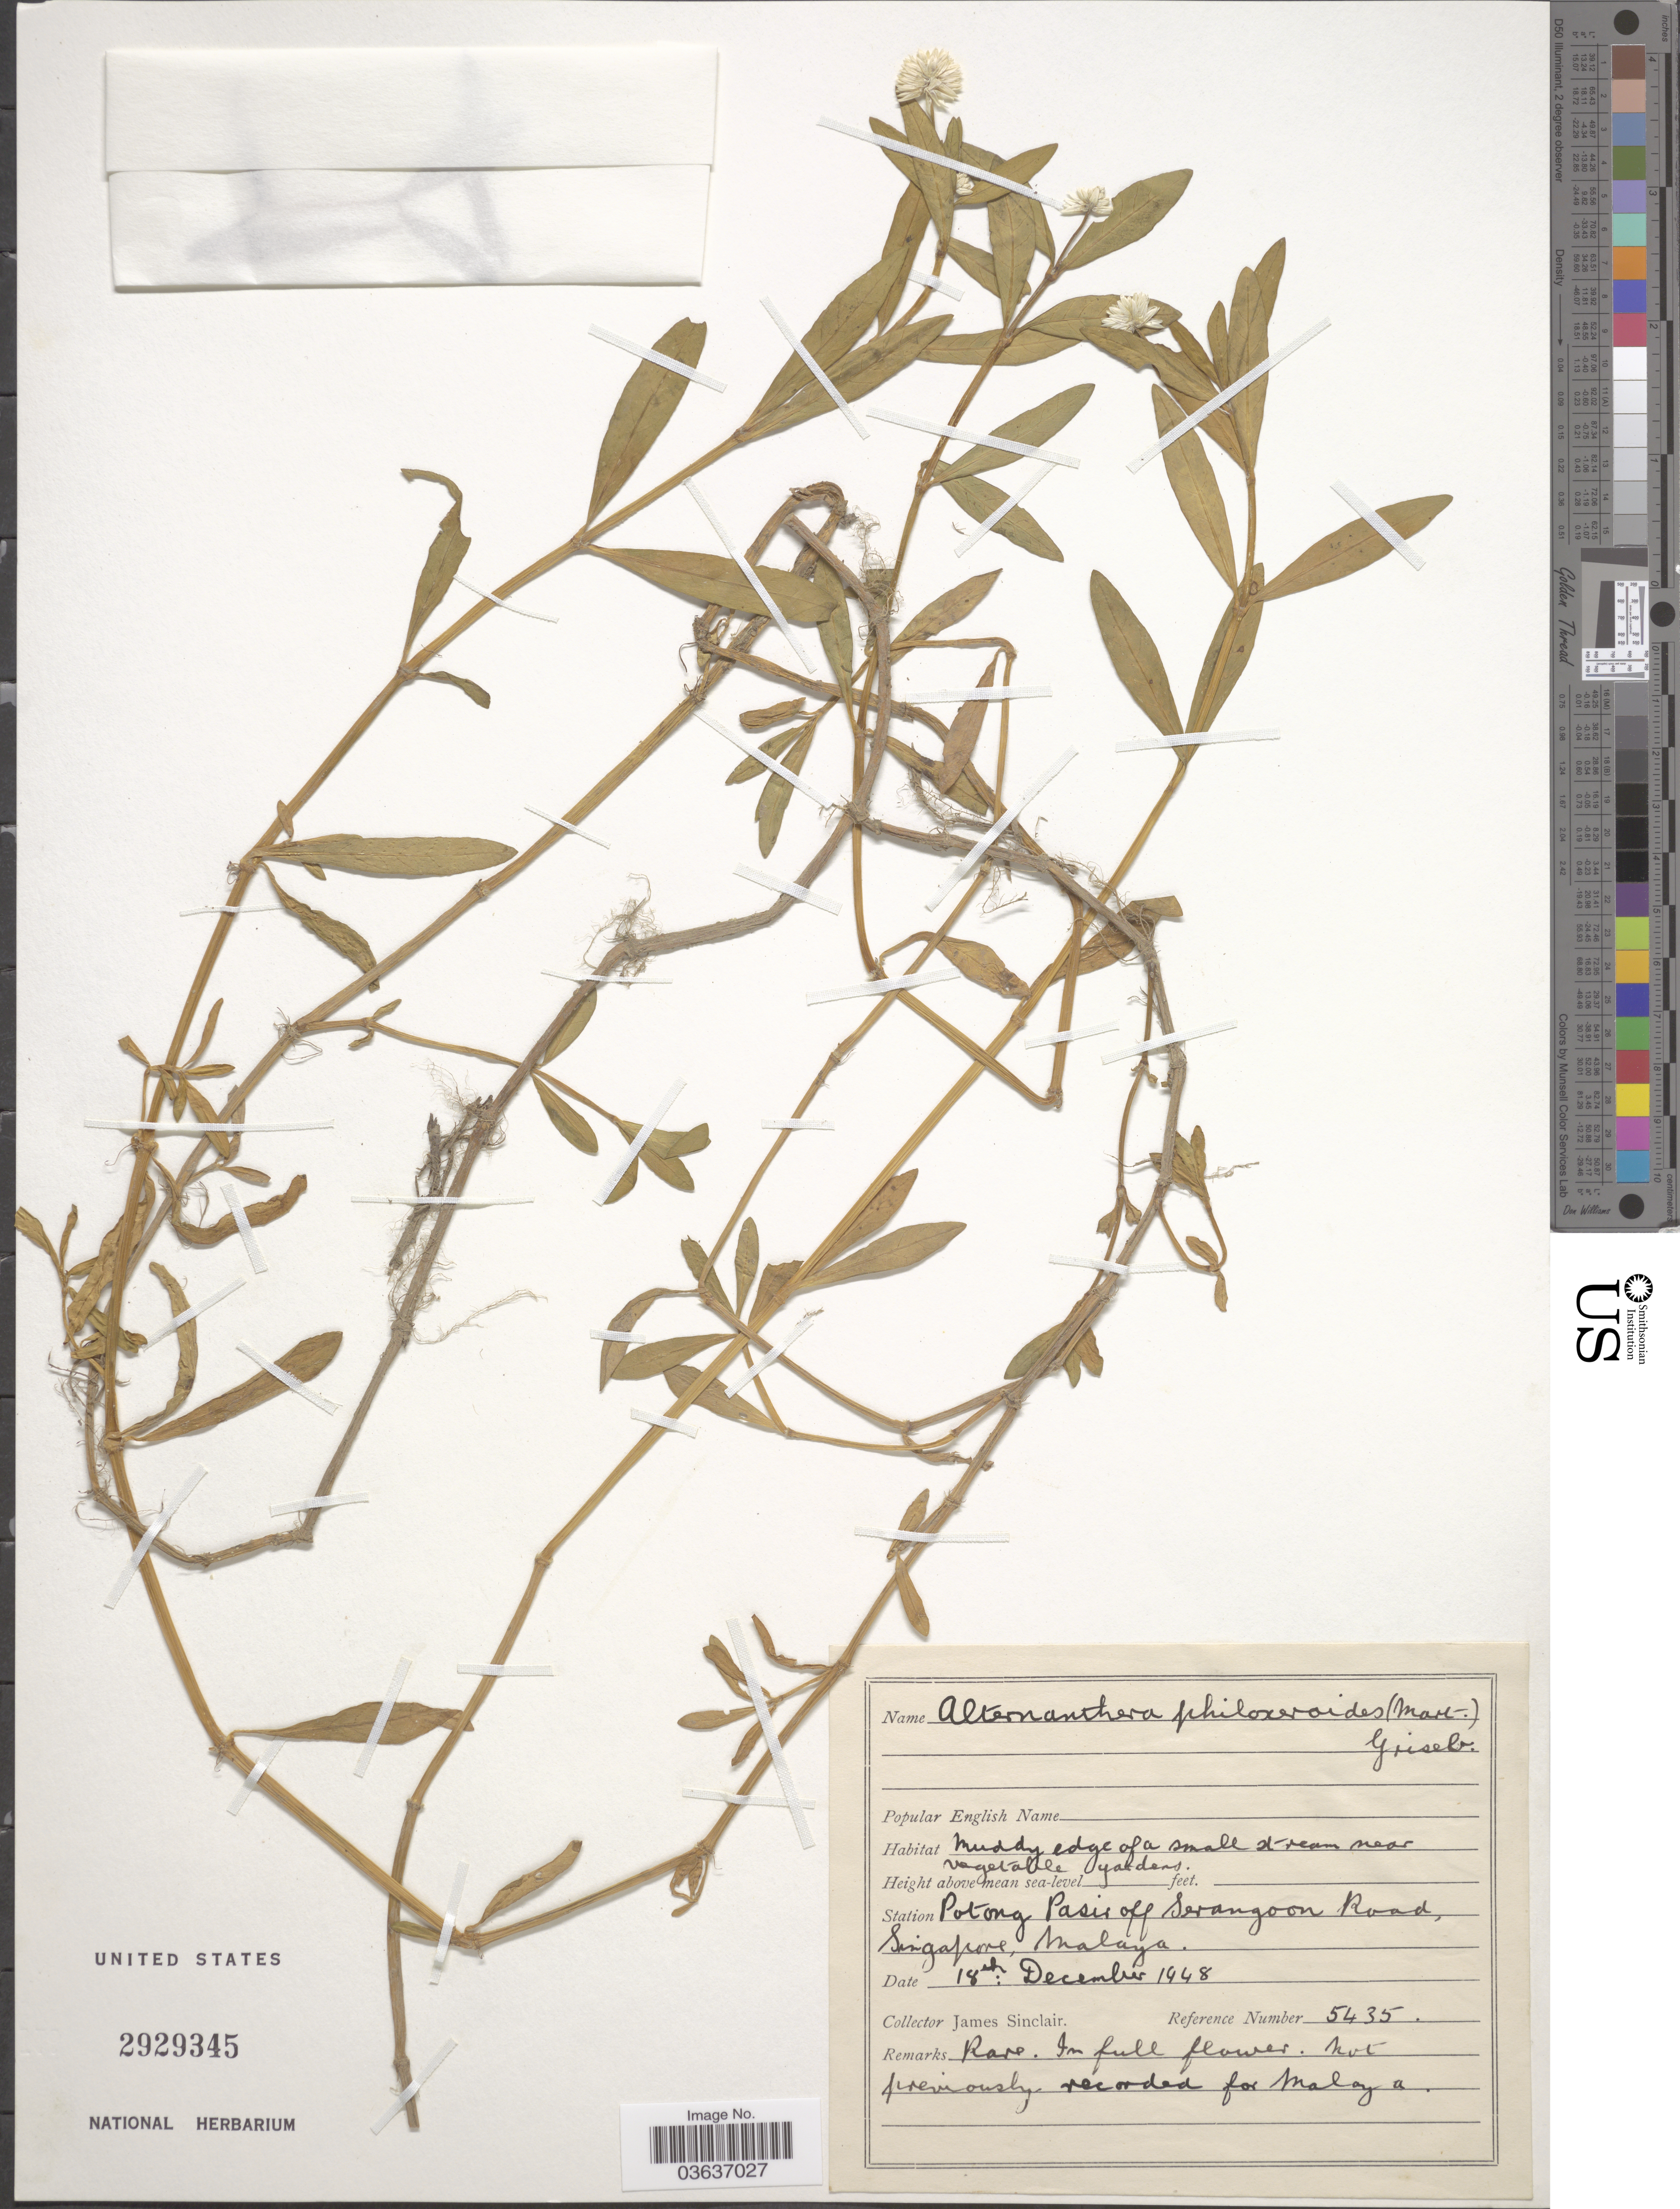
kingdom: Plantae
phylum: Tracheophyta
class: Magnoliopsida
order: Caryophyllales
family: Amaranthaceae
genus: Alternanthera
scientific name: Alternanthera philoxeroides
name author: (Mart.) Griseb.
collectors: J. Sinclair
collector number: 5435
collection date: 1948-12-18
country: Singapore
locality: Station Potong Pasir off Serangoon Road, Malaya.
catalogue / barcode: US 2929345